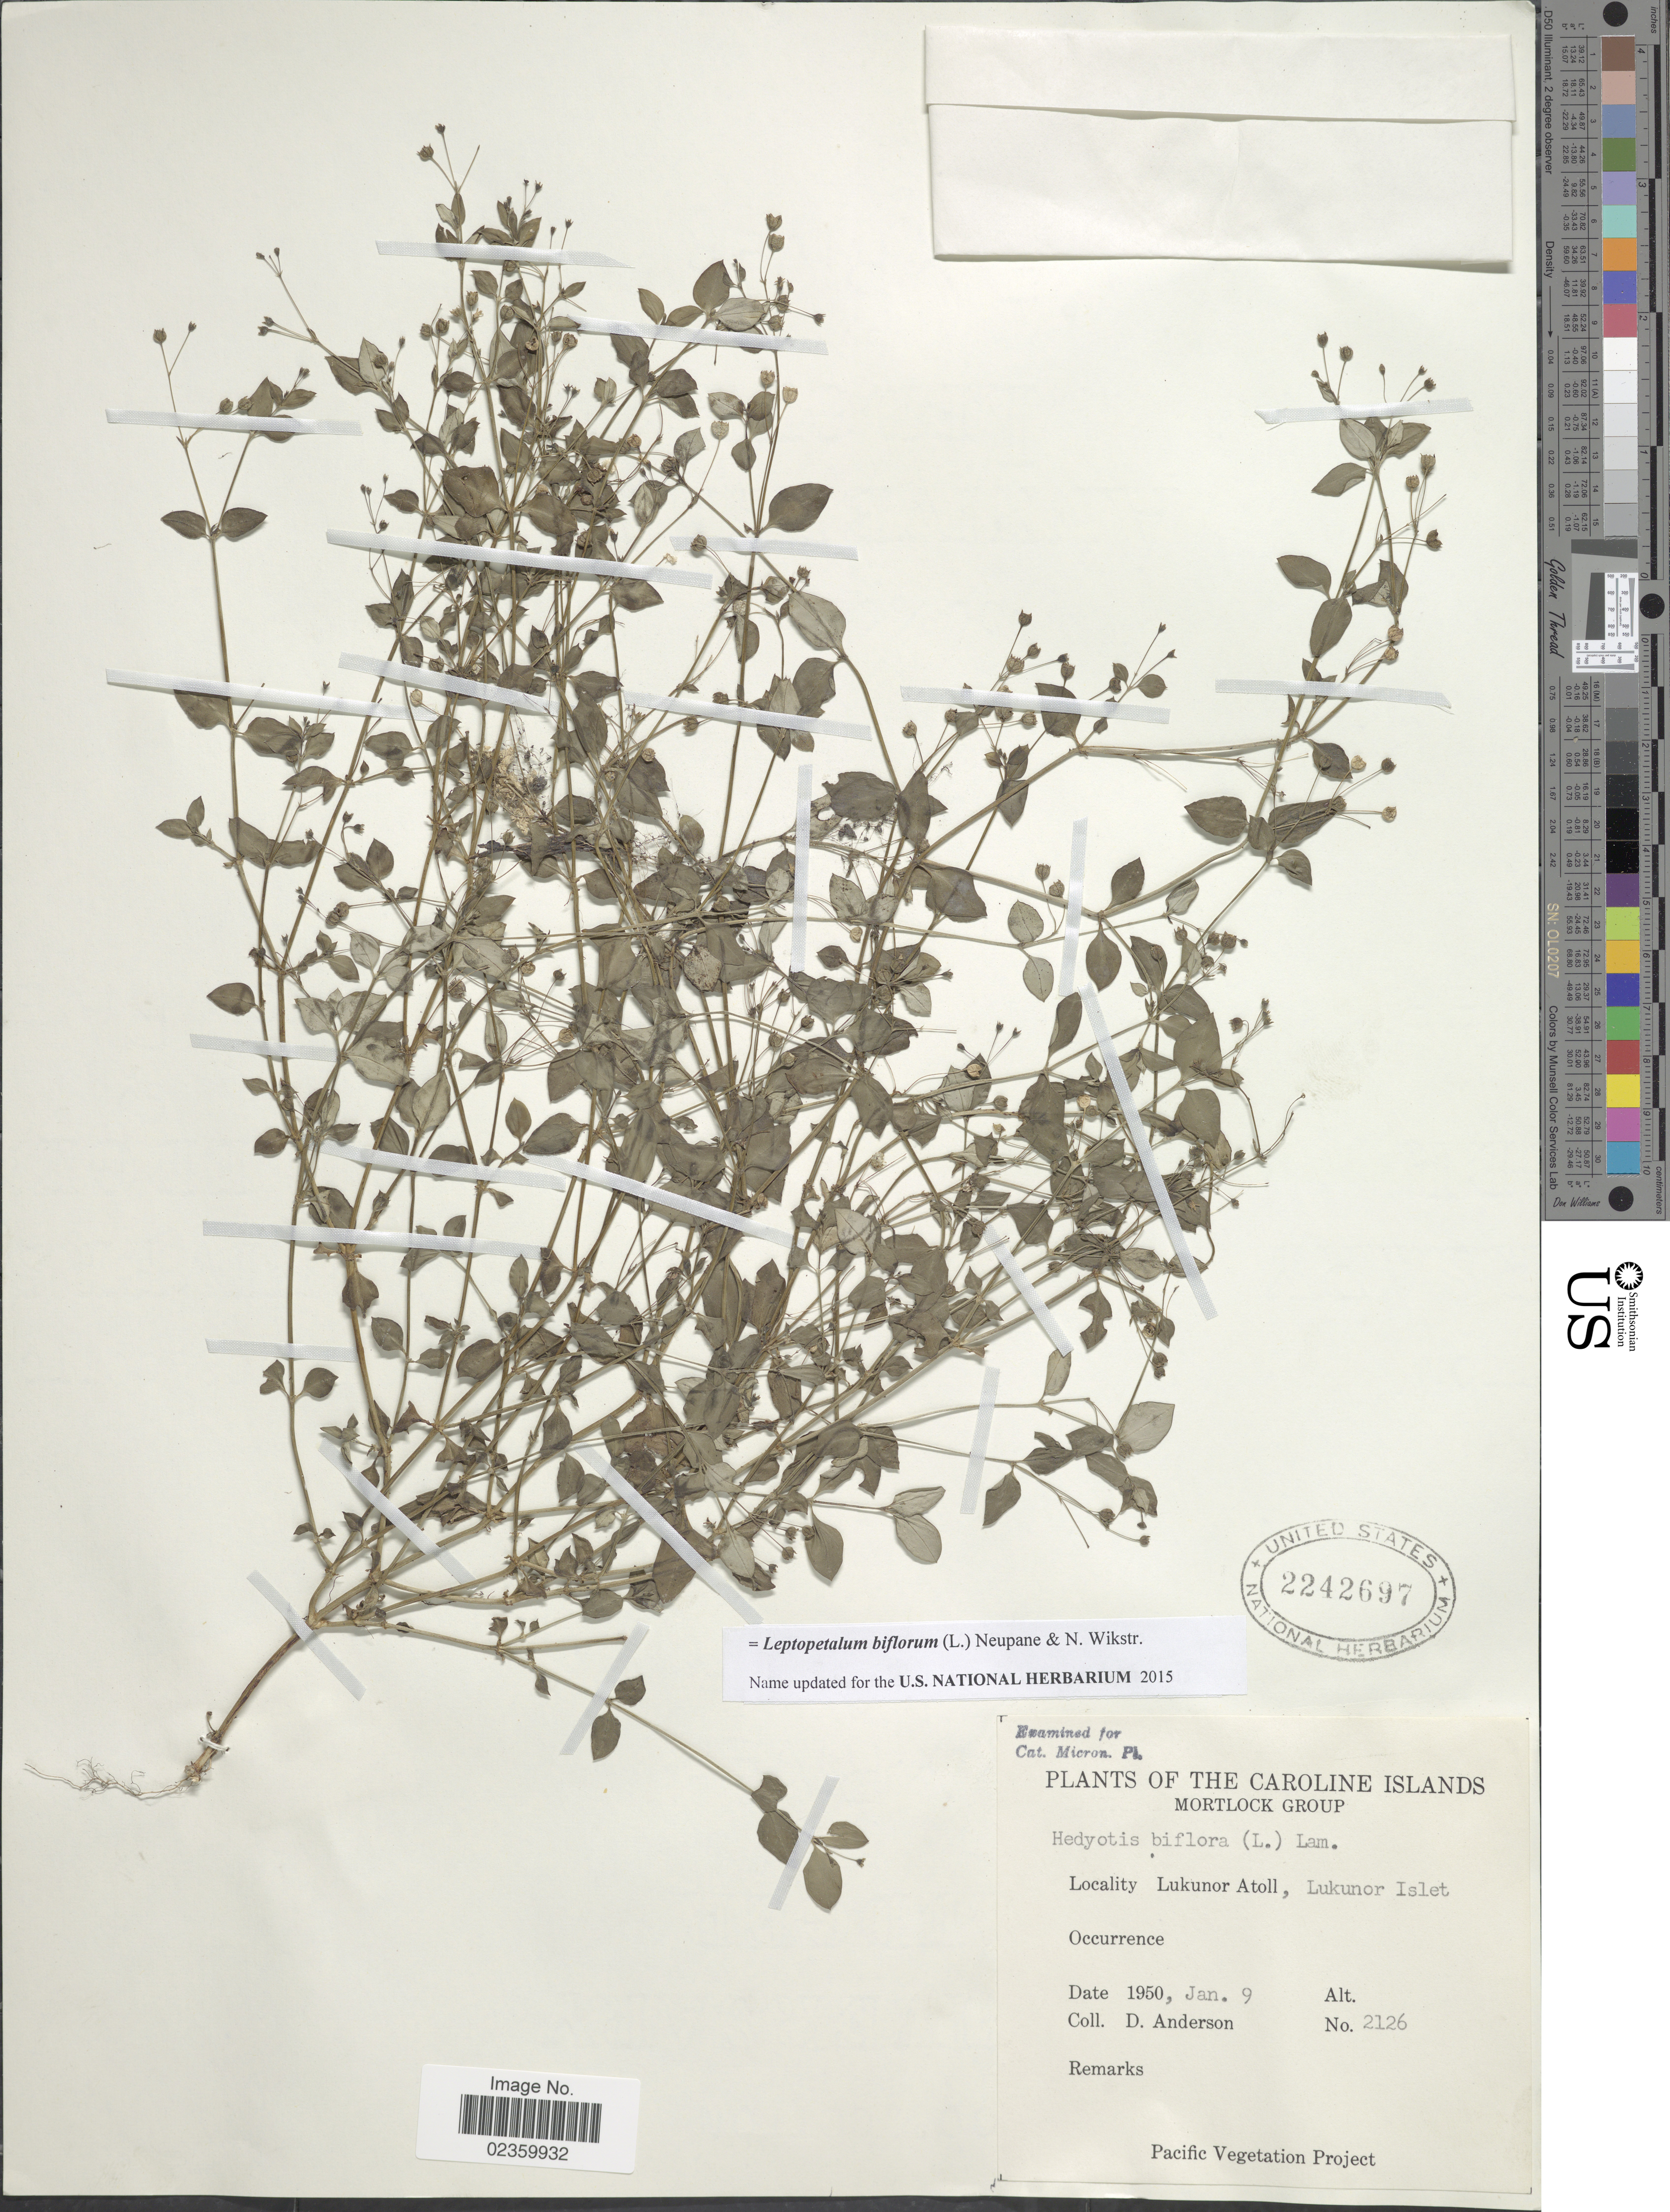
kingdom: Plantae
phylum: Tracheophyta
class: Magnoliopsida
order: Gentianales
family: Rubiaceae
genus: Leptopetalum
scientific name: Leptopetalum biflorum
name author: (L.) Neupane & N. Wikstr.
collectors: D. Anderson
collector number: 2126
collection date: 1950-01-09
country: Micronesia, Federated States of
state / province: Truk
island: Lukunor Atoll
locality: Mortlock Group. Lukunor Atoll, Lukunor Islet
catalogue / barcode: US 2242697